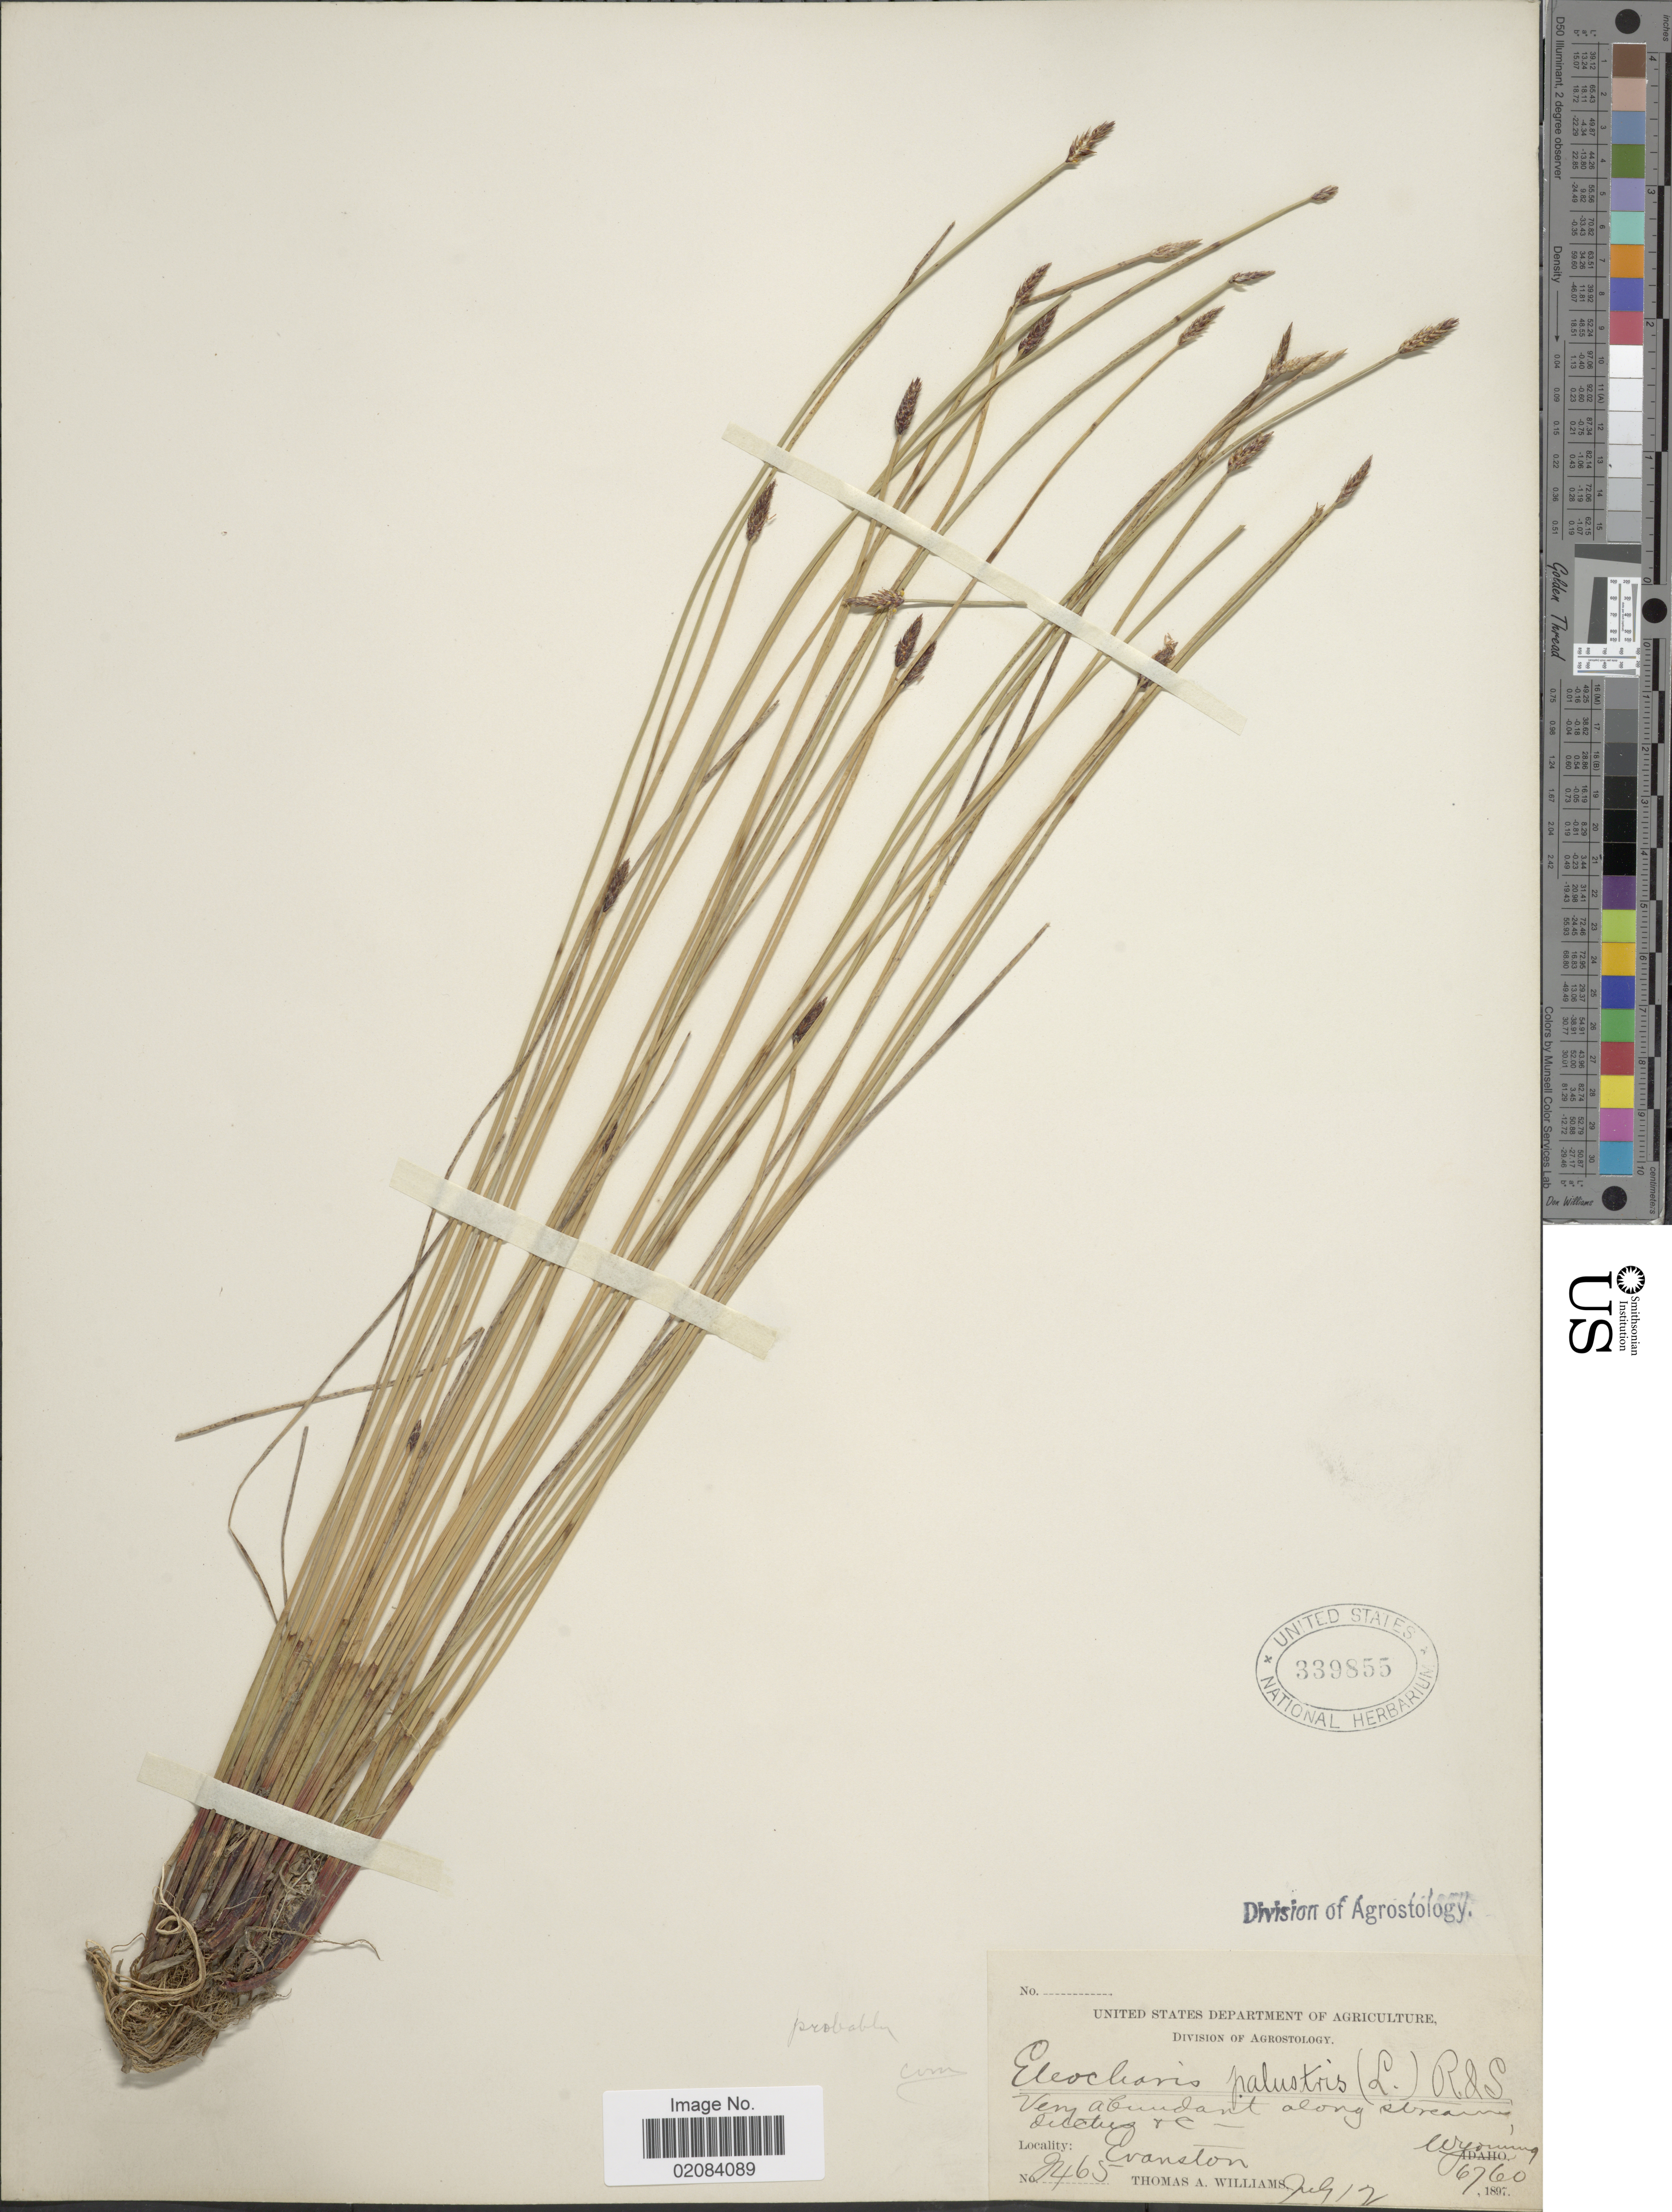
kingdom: Plantae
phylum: Tracheophyta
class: Liliopsida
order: Poales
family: Cyperaceae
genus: Eleocharis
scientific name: Eleocharis palustris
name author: (L.) Roem. & Schult.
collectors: T. A. Williams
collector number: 2465/6760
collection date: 1897-07-12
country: United States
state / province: Wyoming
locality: Evanston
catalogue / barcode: US 339855